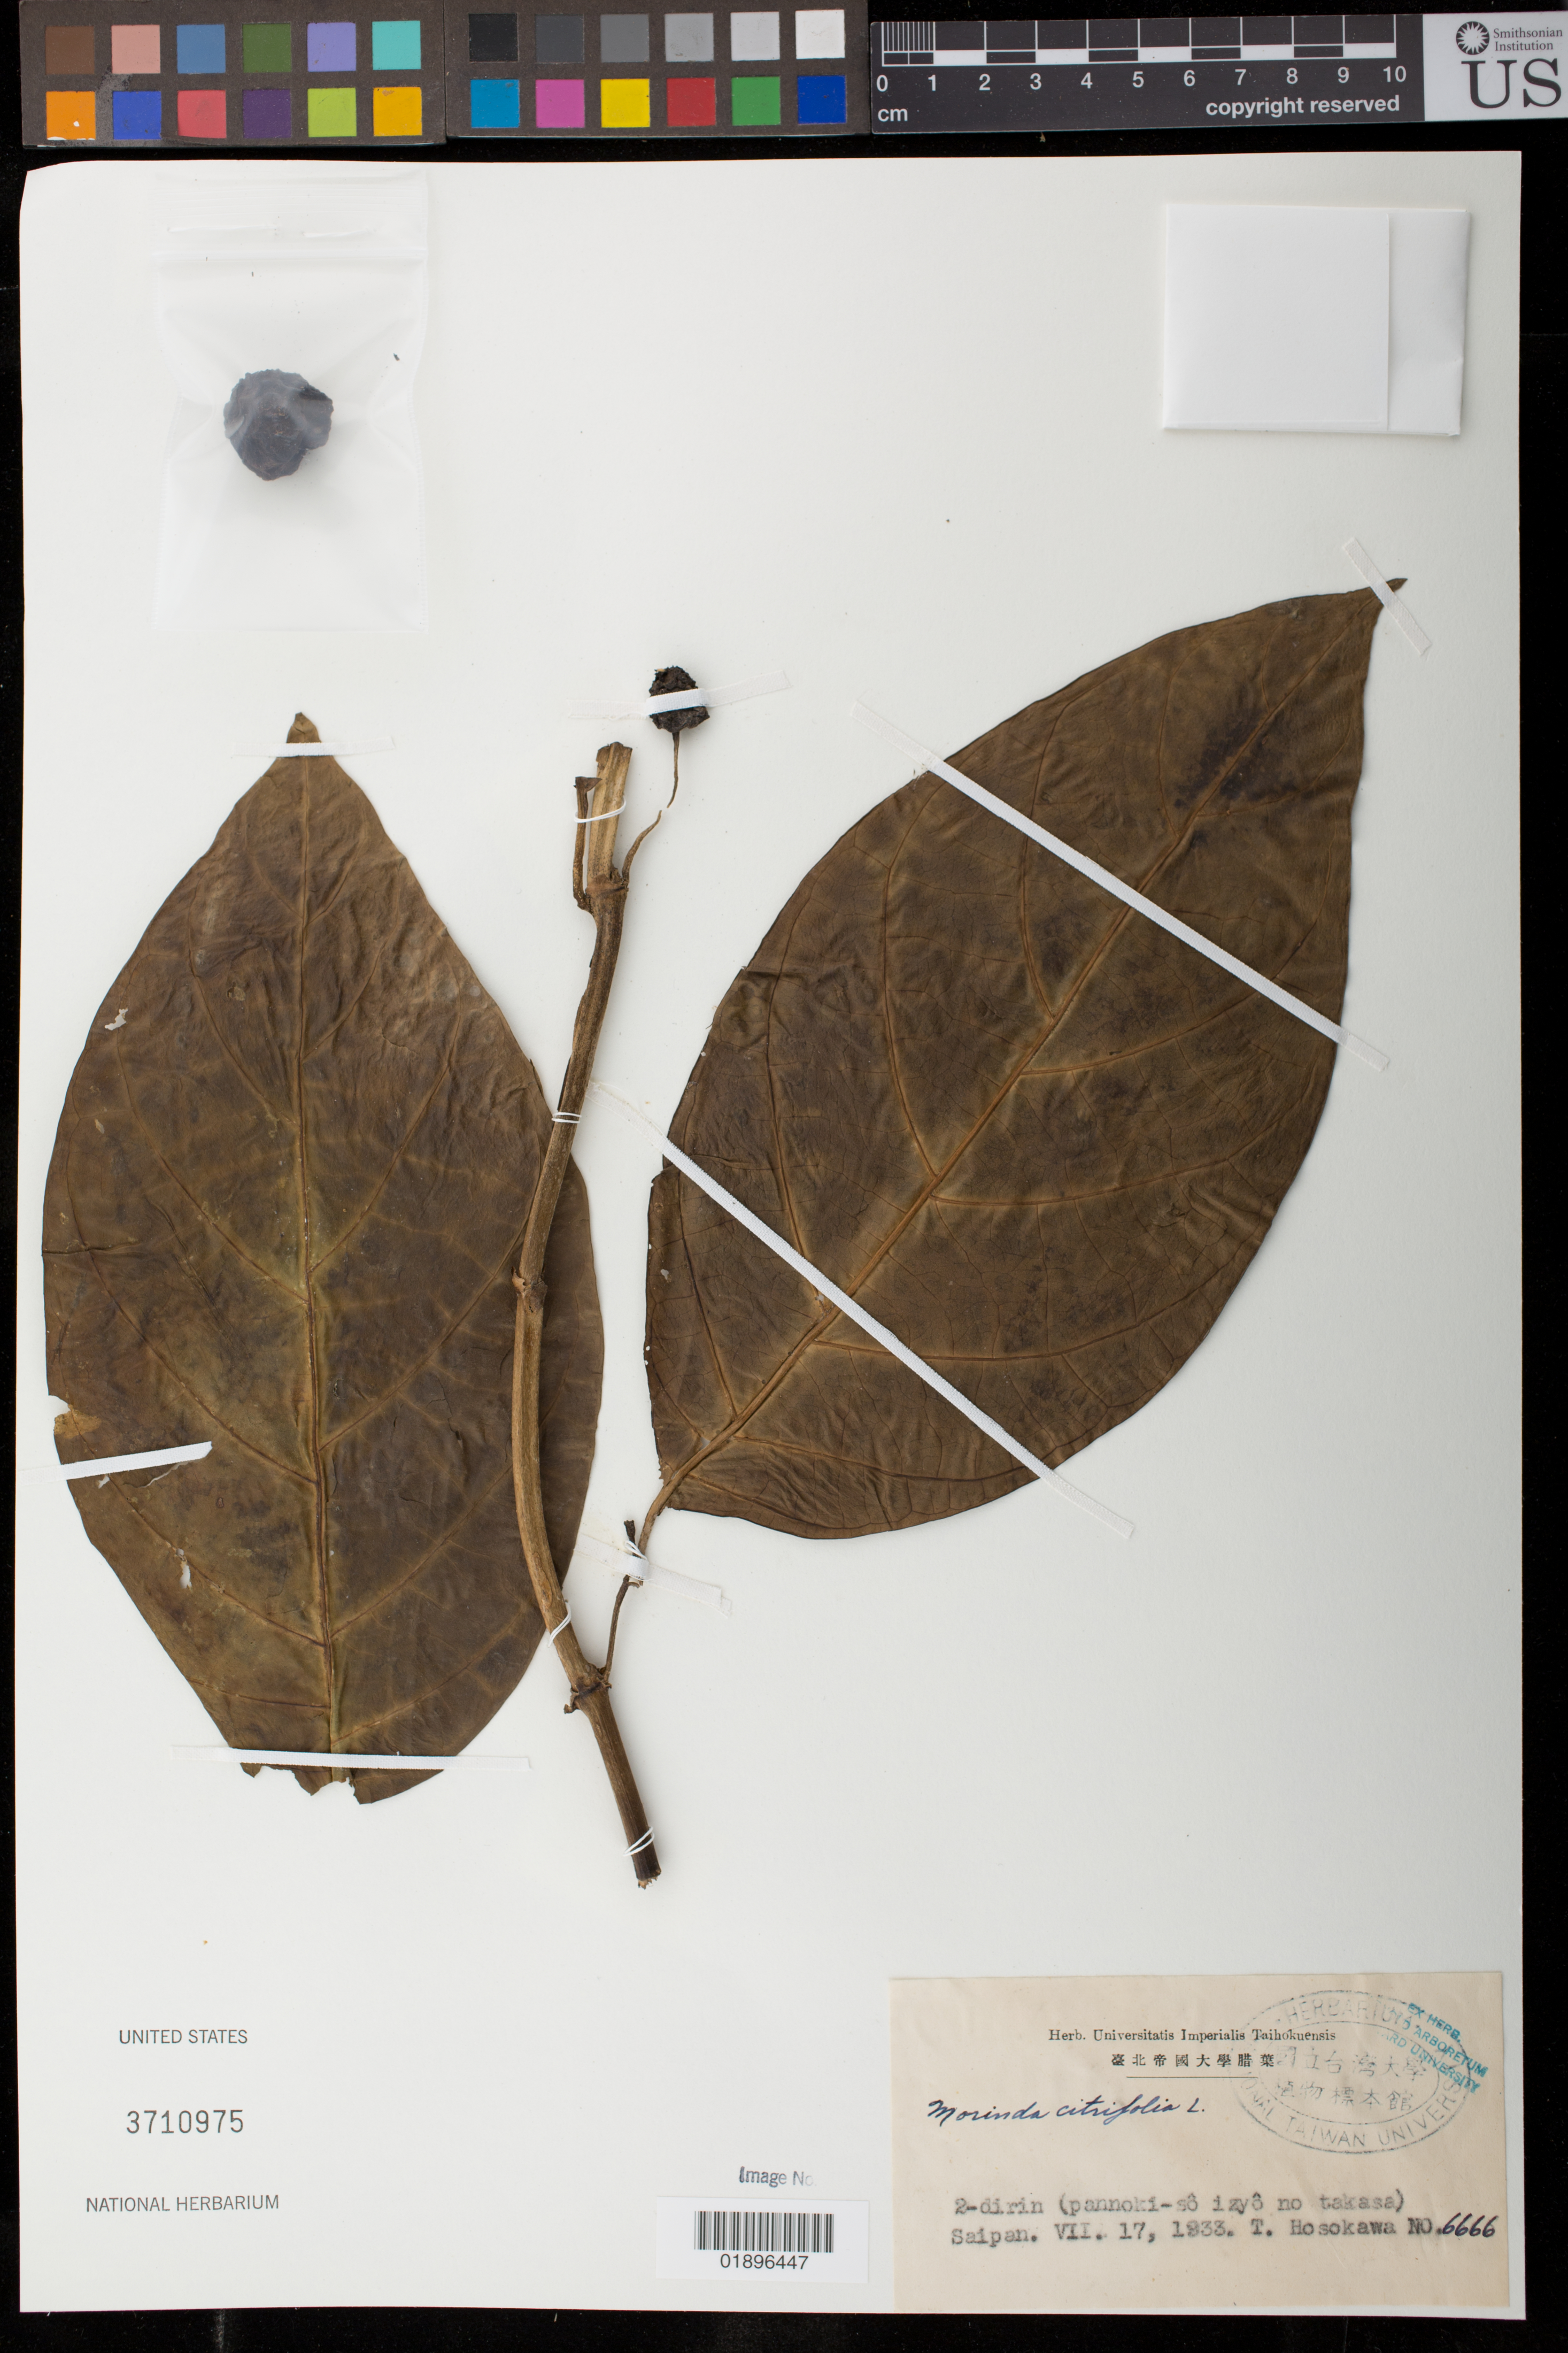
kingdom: Plantae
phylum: Tracheophyta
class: Magnoliopsida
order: Gentianales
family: Rubiaceae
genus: Morinda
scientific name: Morinda citrifolia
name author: L.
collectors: T. Hosokawa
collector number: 6666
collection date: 1933-07-17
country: Northern Mariana Islands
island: Saipan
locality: Saipan (pannoki-so izyo no takasa)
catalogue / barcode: US 3710975